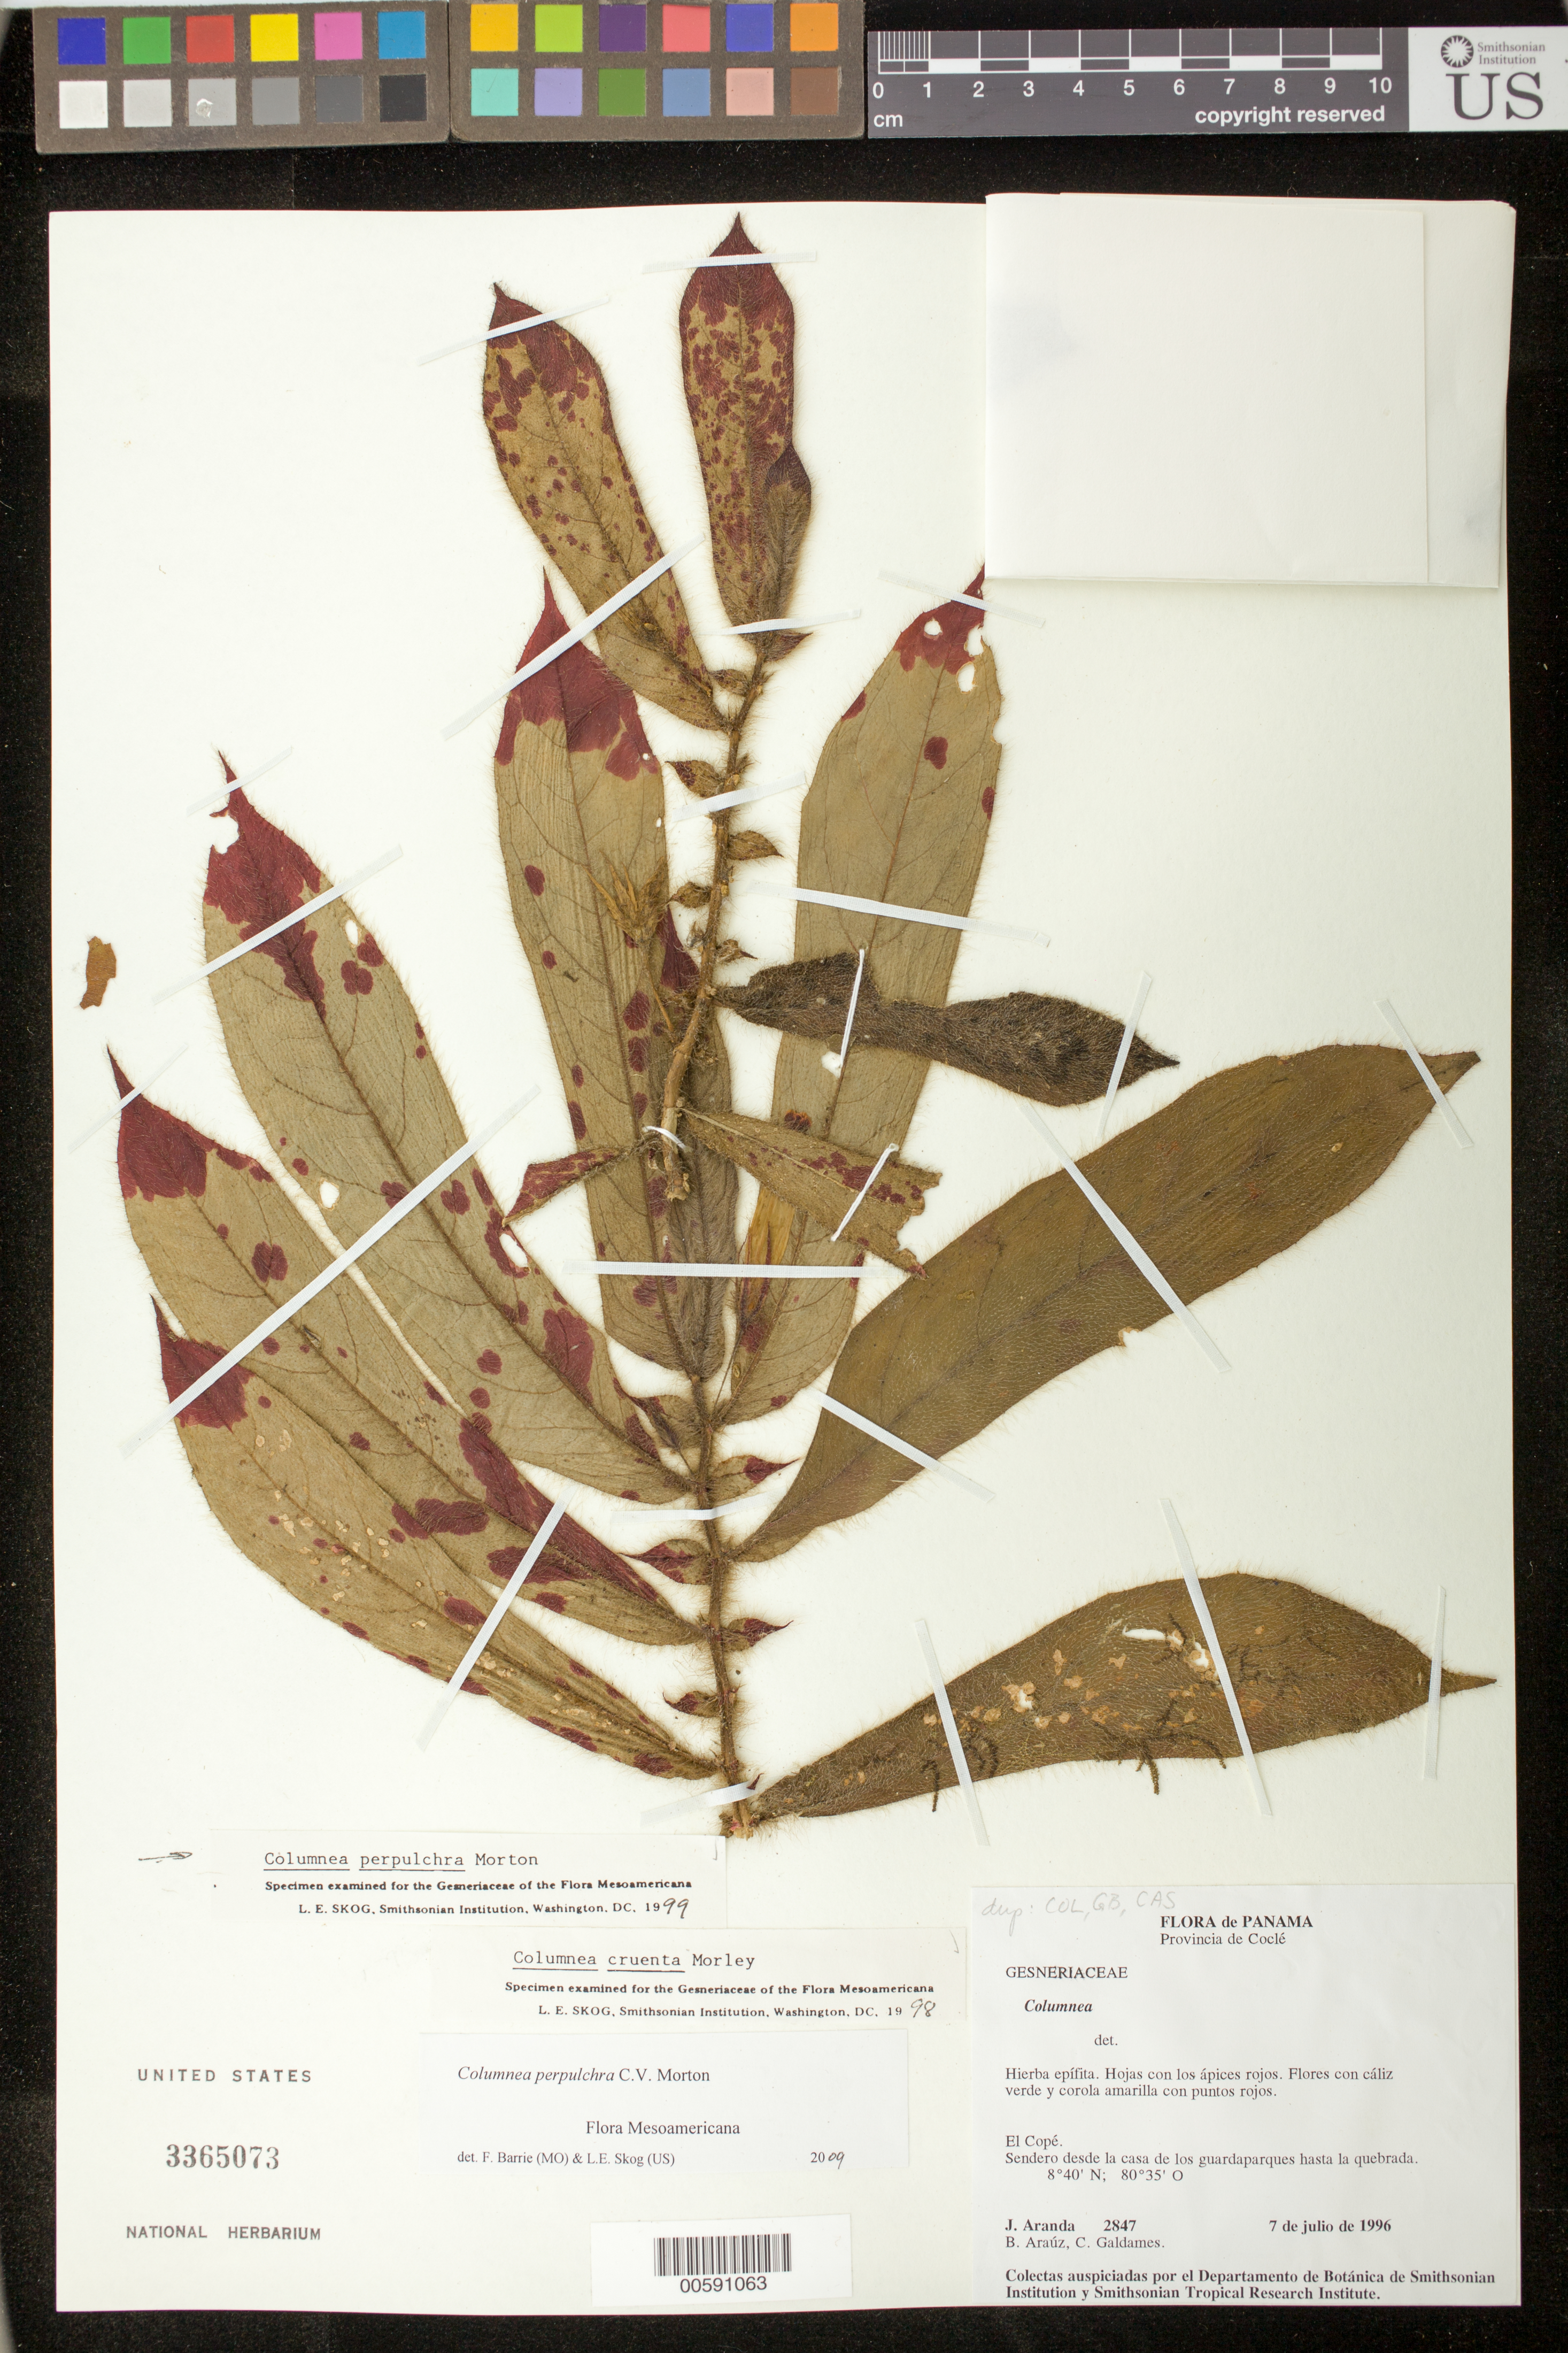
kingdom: Plantae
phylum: Tracheophyta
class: Magnoliopsida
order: Lamiales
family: Gesneriaceae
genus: Columnea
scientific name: Columnea perpulchra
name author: C.V. Morton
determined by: Skog, Laurence E.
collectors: J. Aranda, B. Araúz & C. Galdames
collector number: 2847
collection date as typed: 07 Jul 1996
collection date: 1996-07-07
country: Panama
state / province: Coclé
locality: El Copé; sendero desde la casa de los guaraparques hasta la quebrada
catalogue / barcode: US 3365073